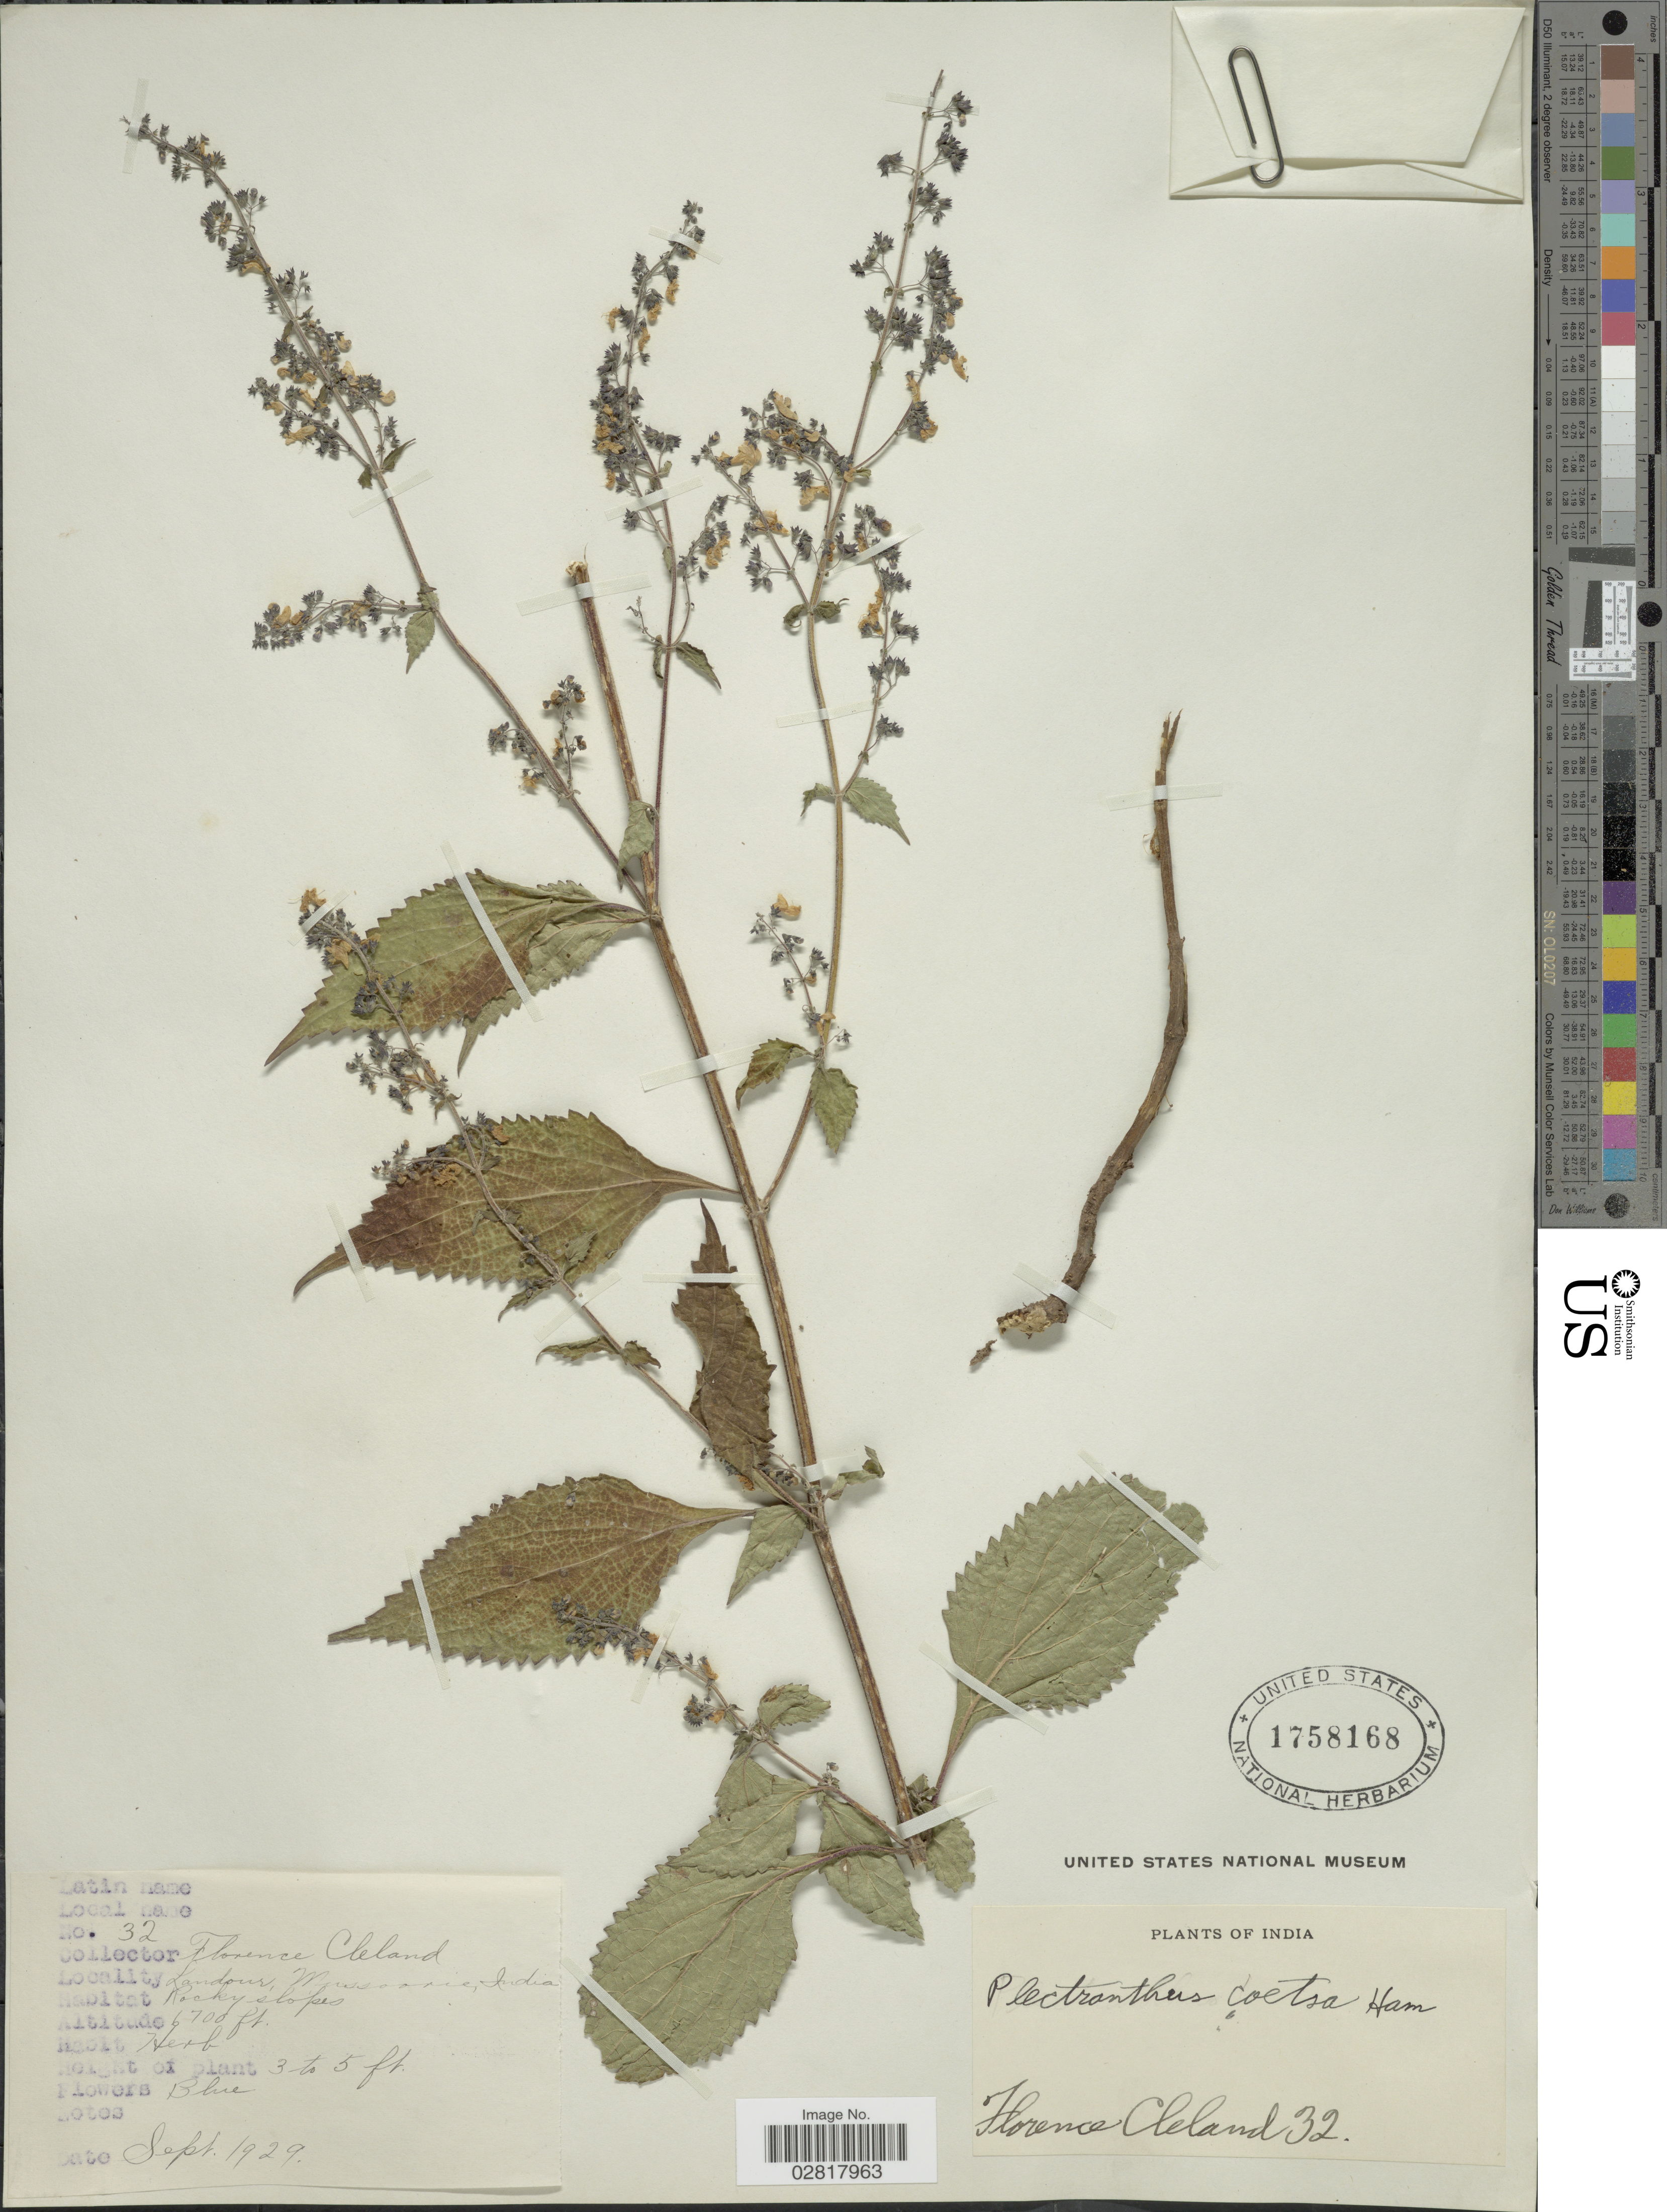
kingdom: Plantae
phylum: Tracheophyta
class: Magnoliopsida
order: Lamiales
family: Lamiaceae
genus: Plectranthus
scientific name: Plectranthus coetsa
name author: Buch.-Ham. ex D. Don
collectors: F. Cleland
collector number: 32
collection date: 1929-09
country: India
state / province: Uttarakhand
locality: Landour, Mussoorie.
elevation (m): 2042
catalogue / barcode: US 1758168